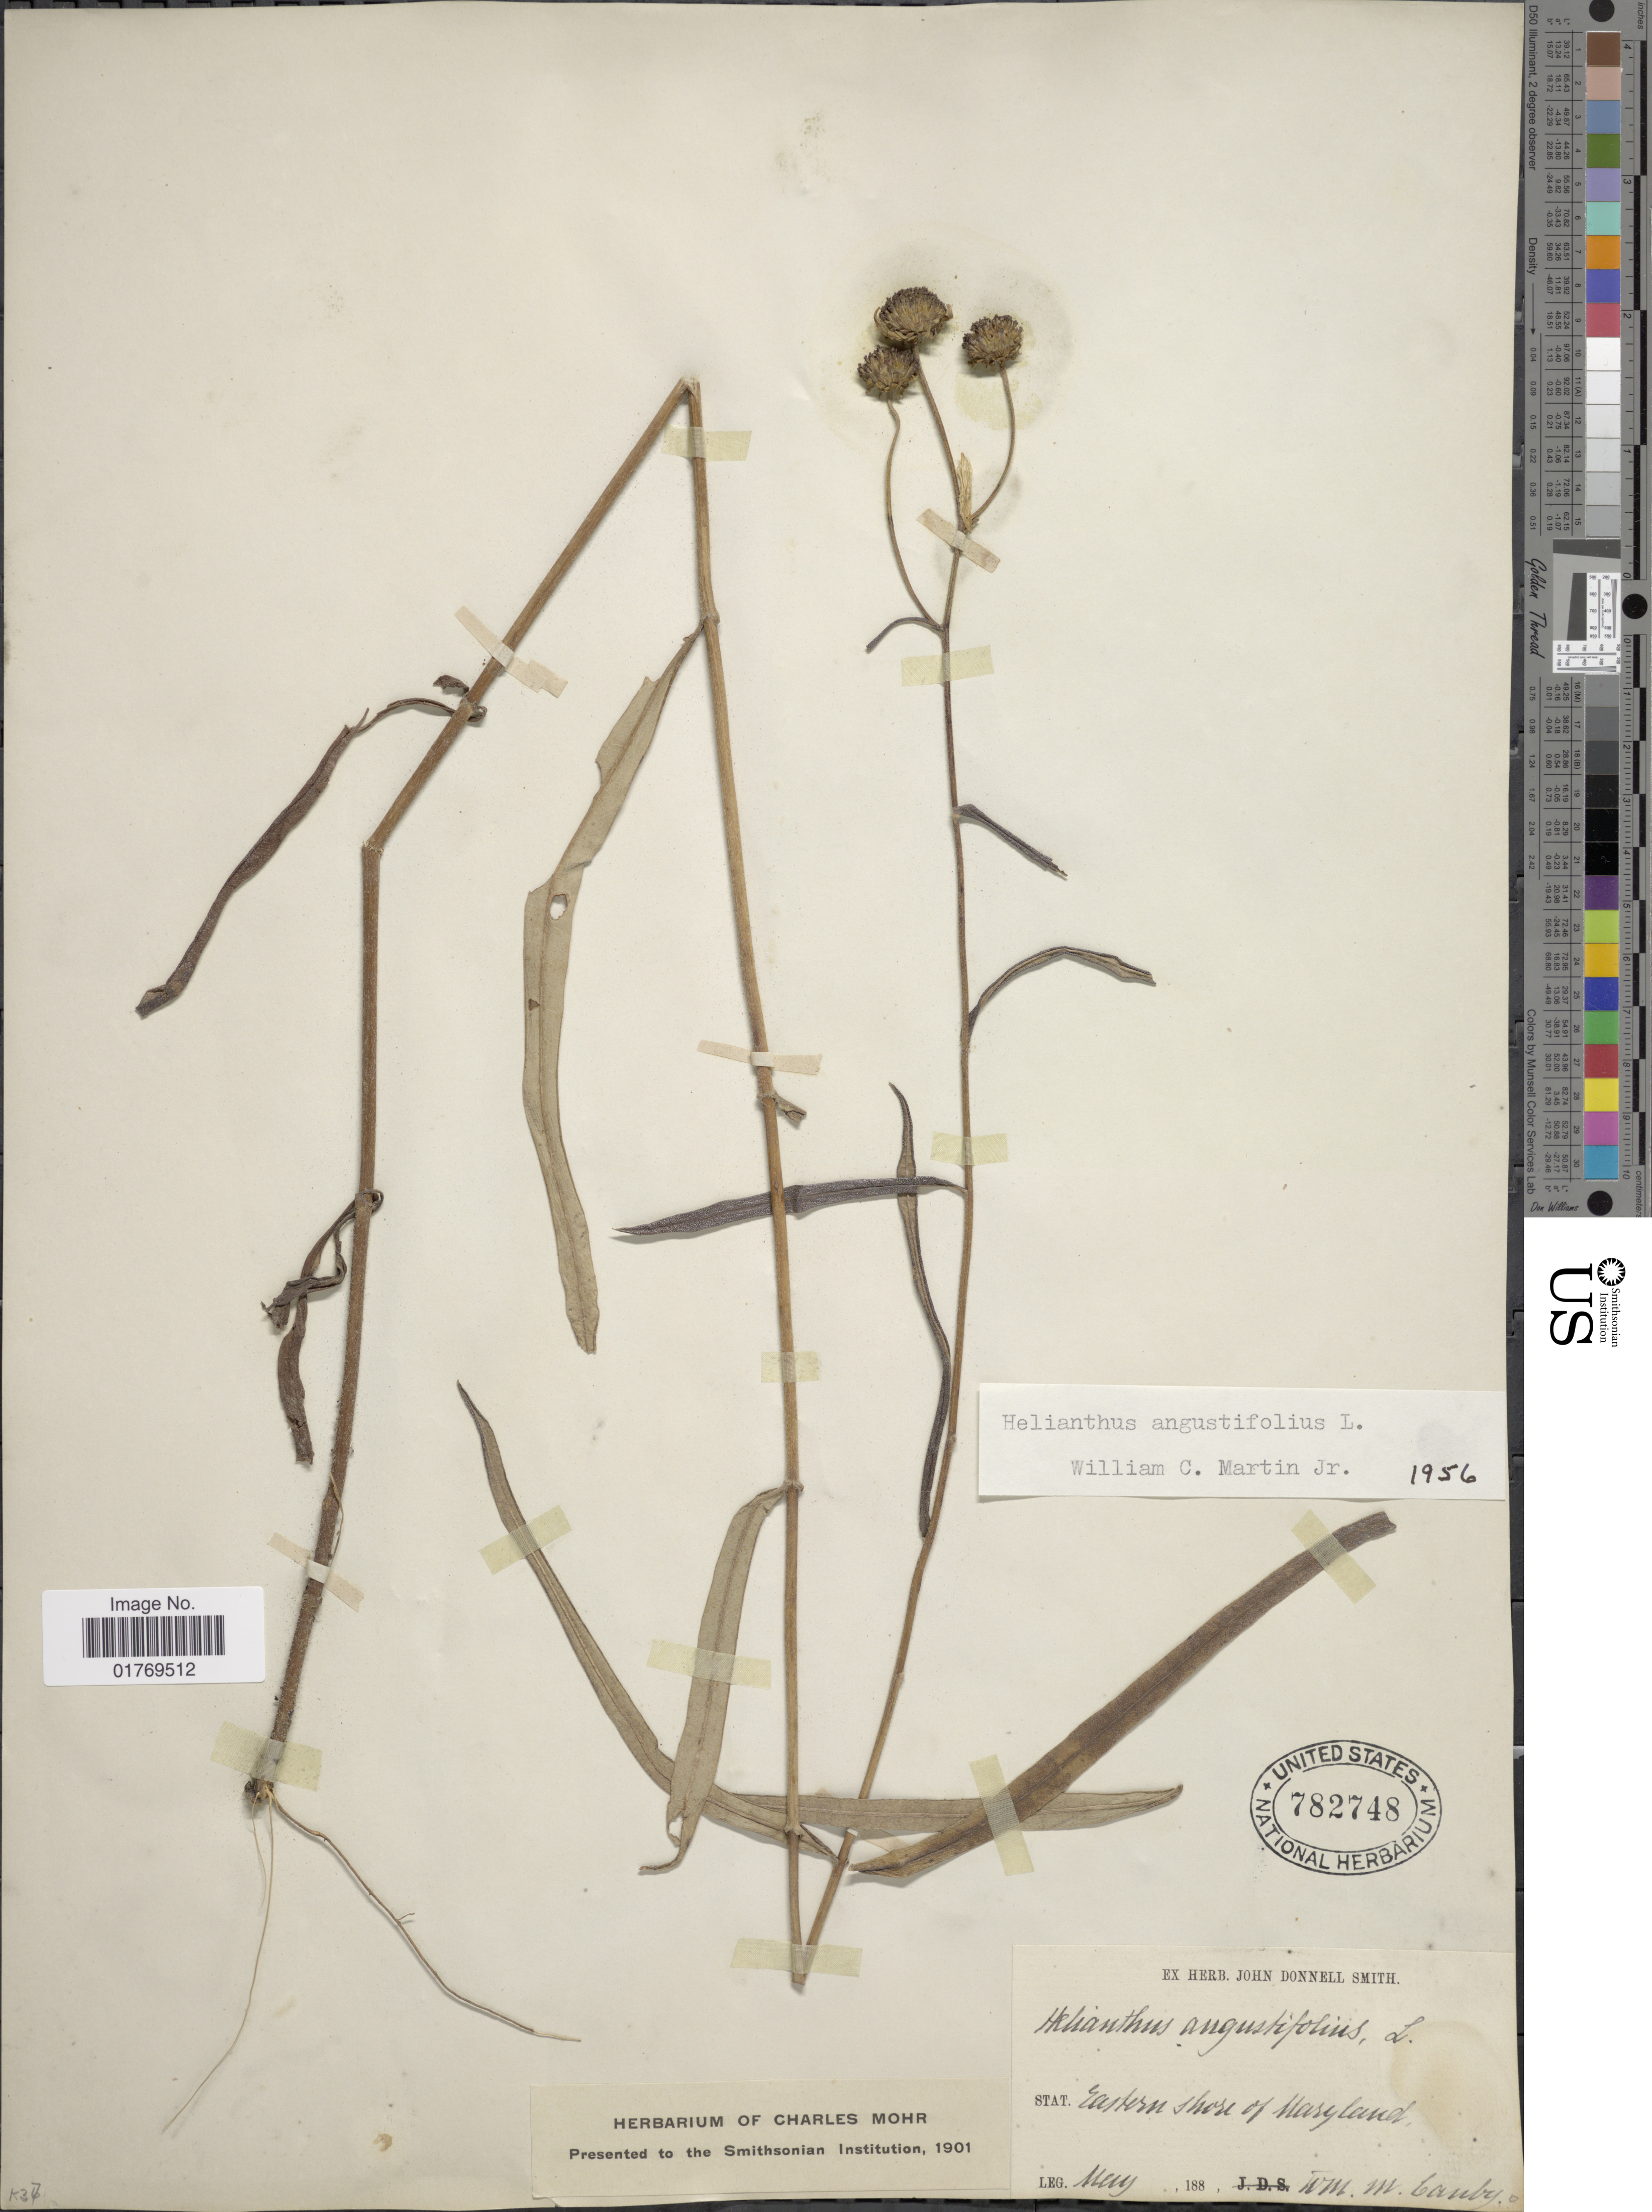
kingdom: Plantae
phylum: Tracheophyta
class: Magnoliopsida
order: Asterales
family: Asteraceae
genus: Helianthus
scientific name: Helianthus angustifolius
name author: L.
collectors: W. M. Canby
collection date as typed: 188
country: United States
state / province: Maryland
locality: Eastern shore of Maryland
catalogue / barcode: US 782748